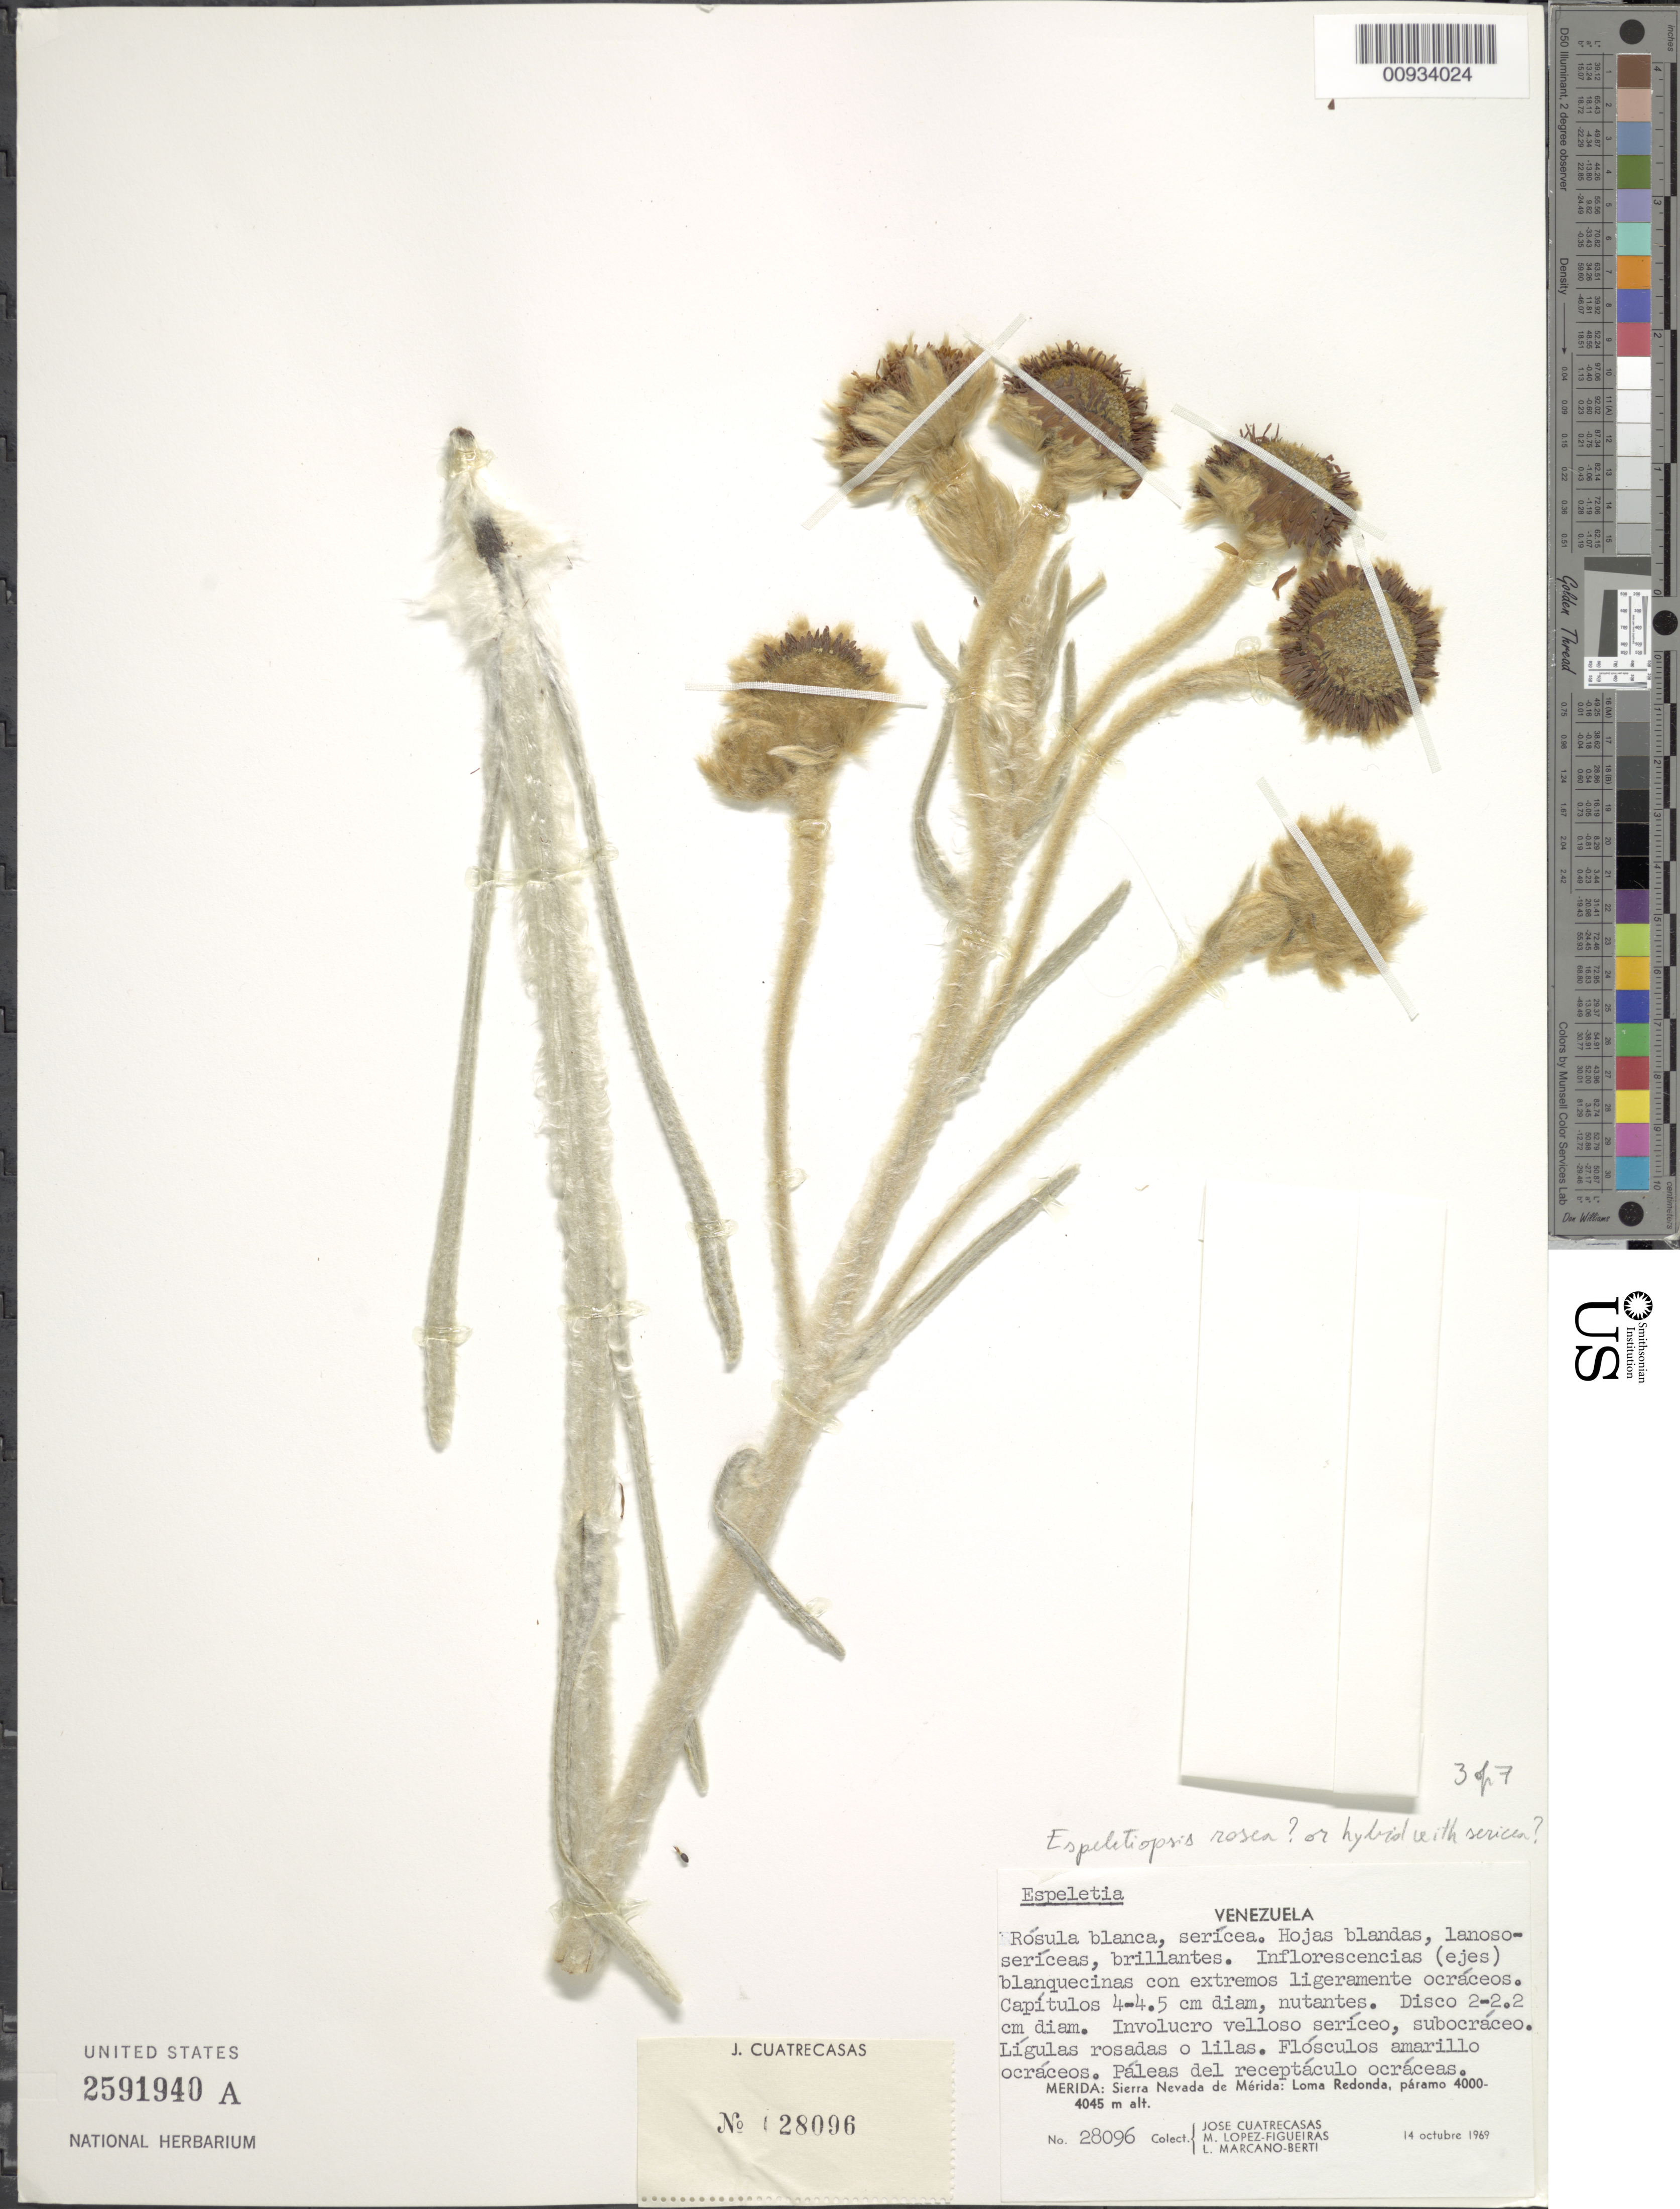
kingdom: Plantae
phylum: Tracheophyta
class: Magnoliopsida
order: Asterales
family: Asteraceae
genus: Espeletiopsis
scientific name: Espeletiopsis rosea comb. ined.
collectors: J. Cuatrecasas, M. López Figueiras & L. Marcano-Berti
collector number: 28096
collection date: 1969-10-14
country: Venezuela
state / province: Mérida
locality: Sierra Nevada de Merida, Loma Redonda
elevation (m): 4000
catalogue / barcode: US 2591940A